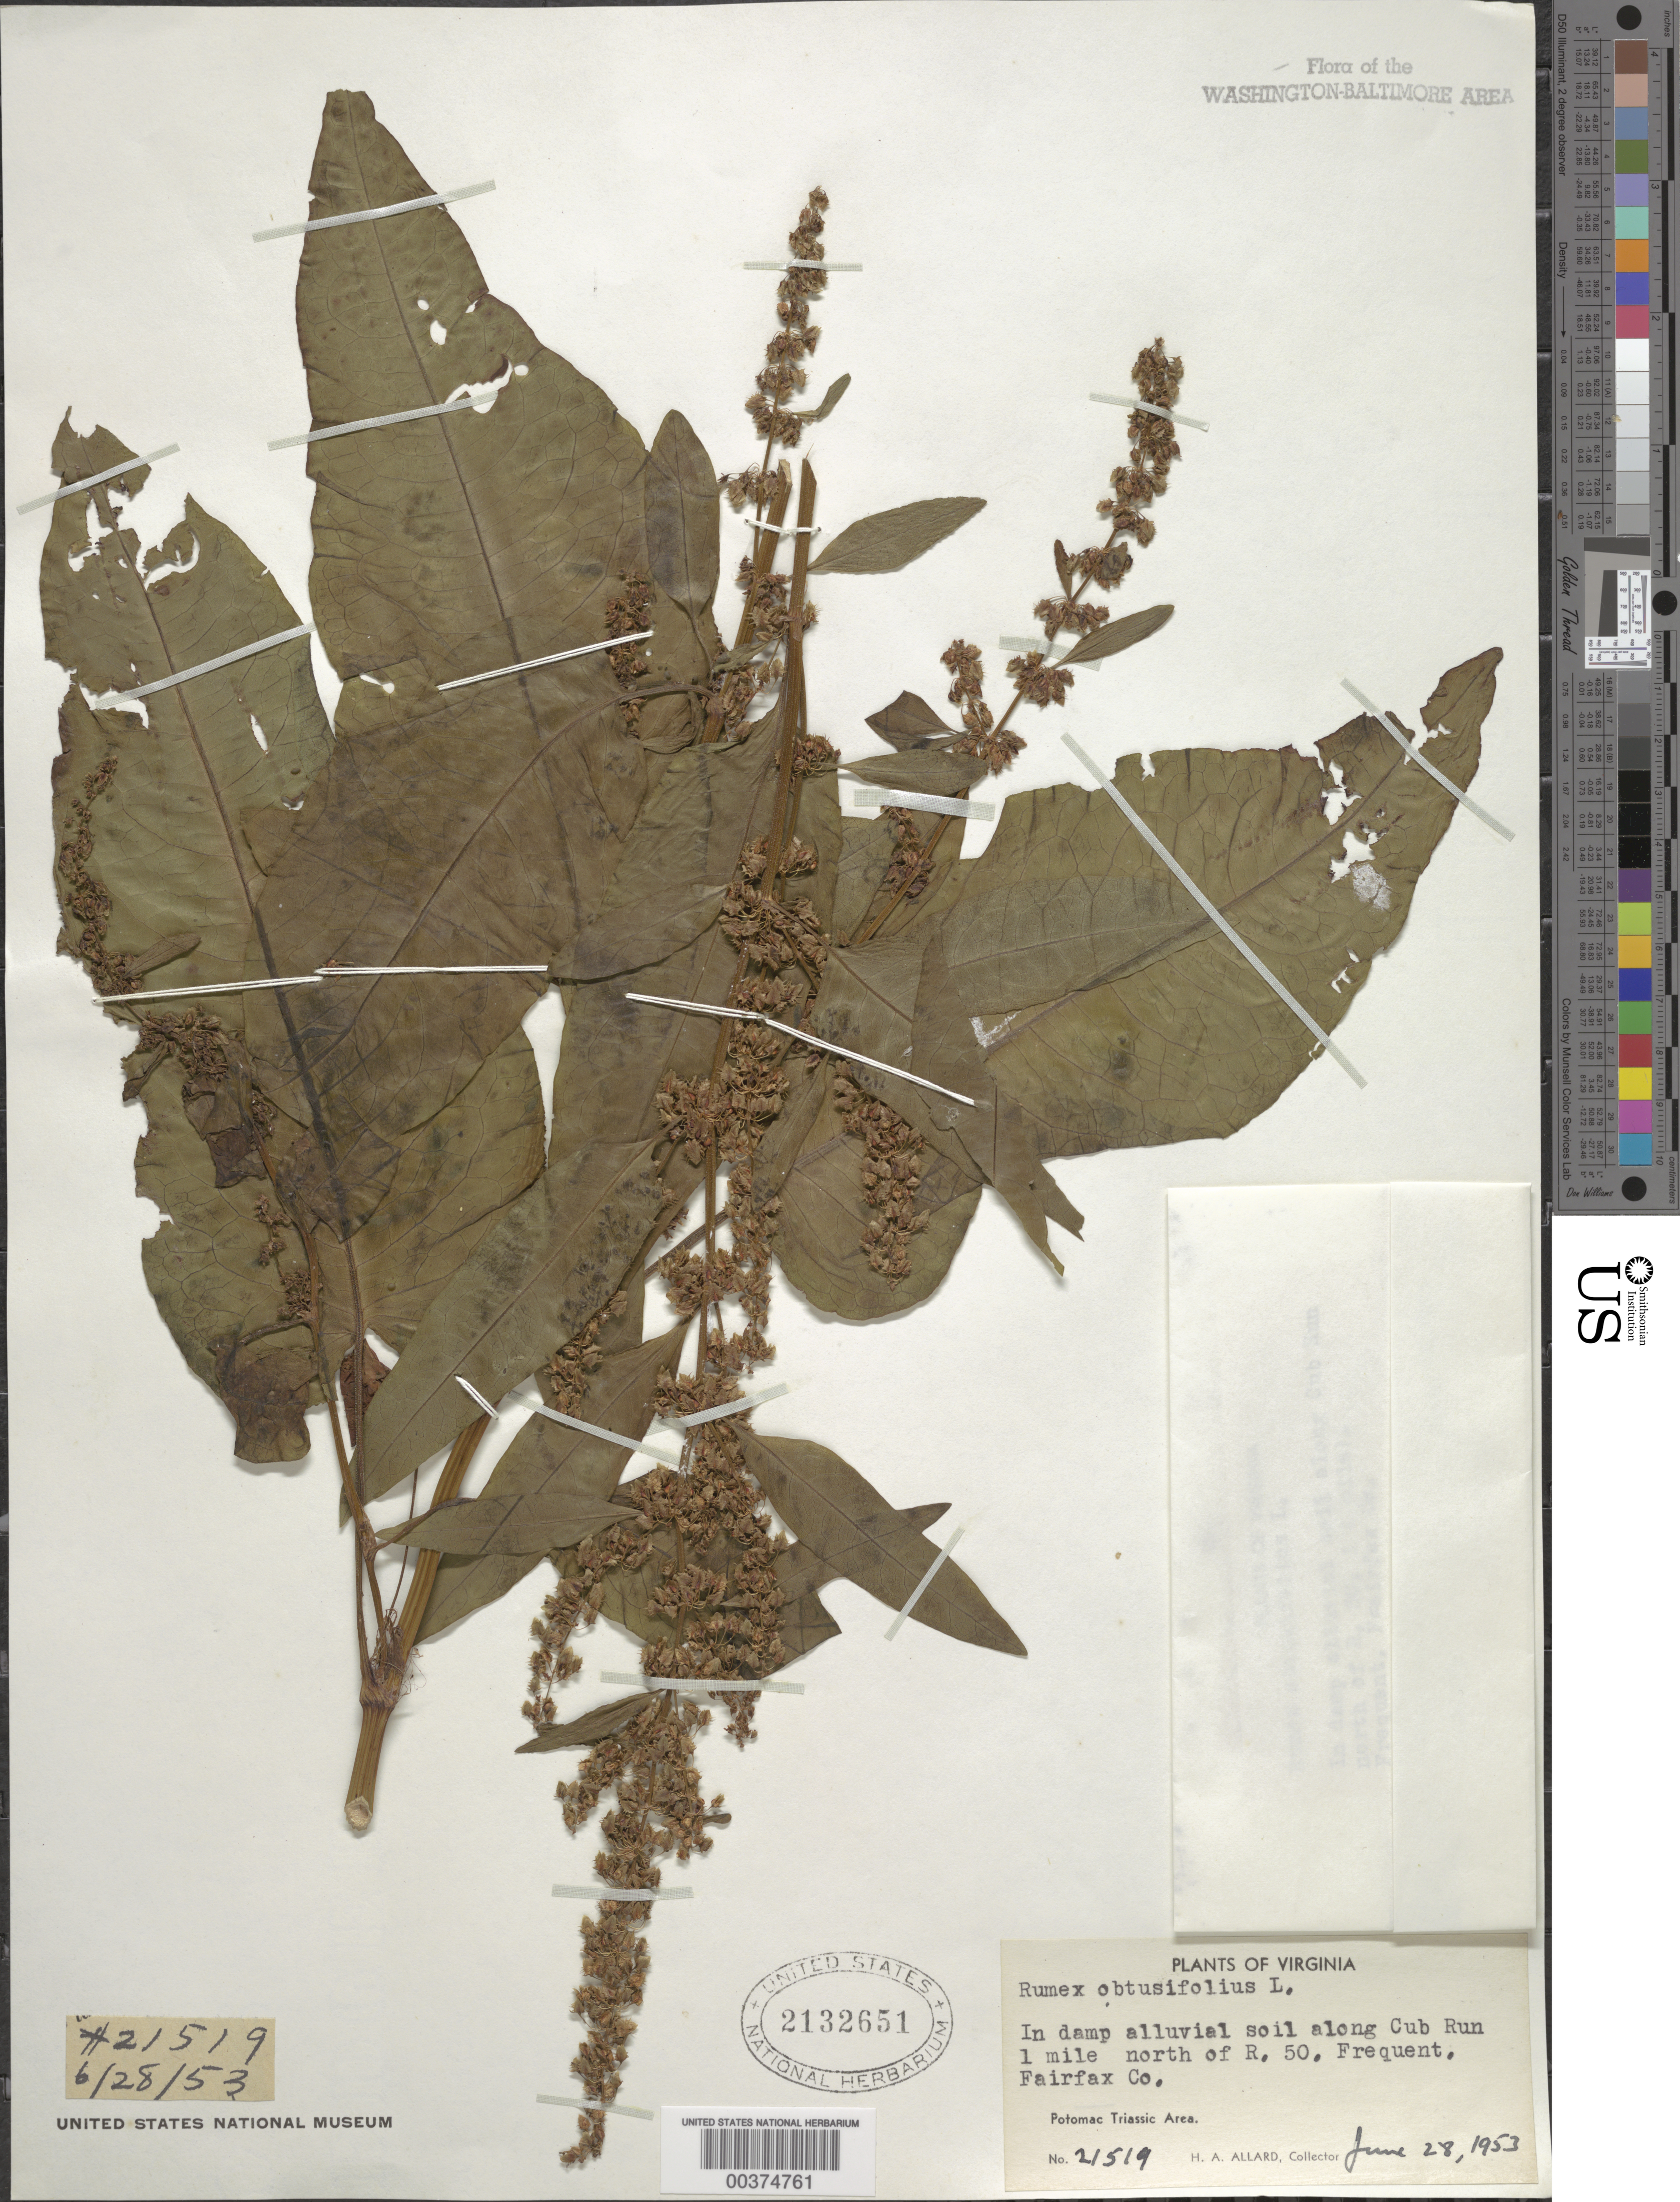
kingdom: Plantae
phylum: Tracheophyta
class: Magnoliopsida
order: Caryophyllales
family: Polygonaceae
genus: Rumex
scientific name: Rumex obtusifolius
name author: L.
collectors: H. A. Allard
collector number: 21519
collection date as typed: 28 Jun 1953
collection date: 1953-06-28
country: United States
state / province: Virginia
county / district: Fairfax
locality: North of Route 5, on Cub Run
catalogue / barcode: US 2132651